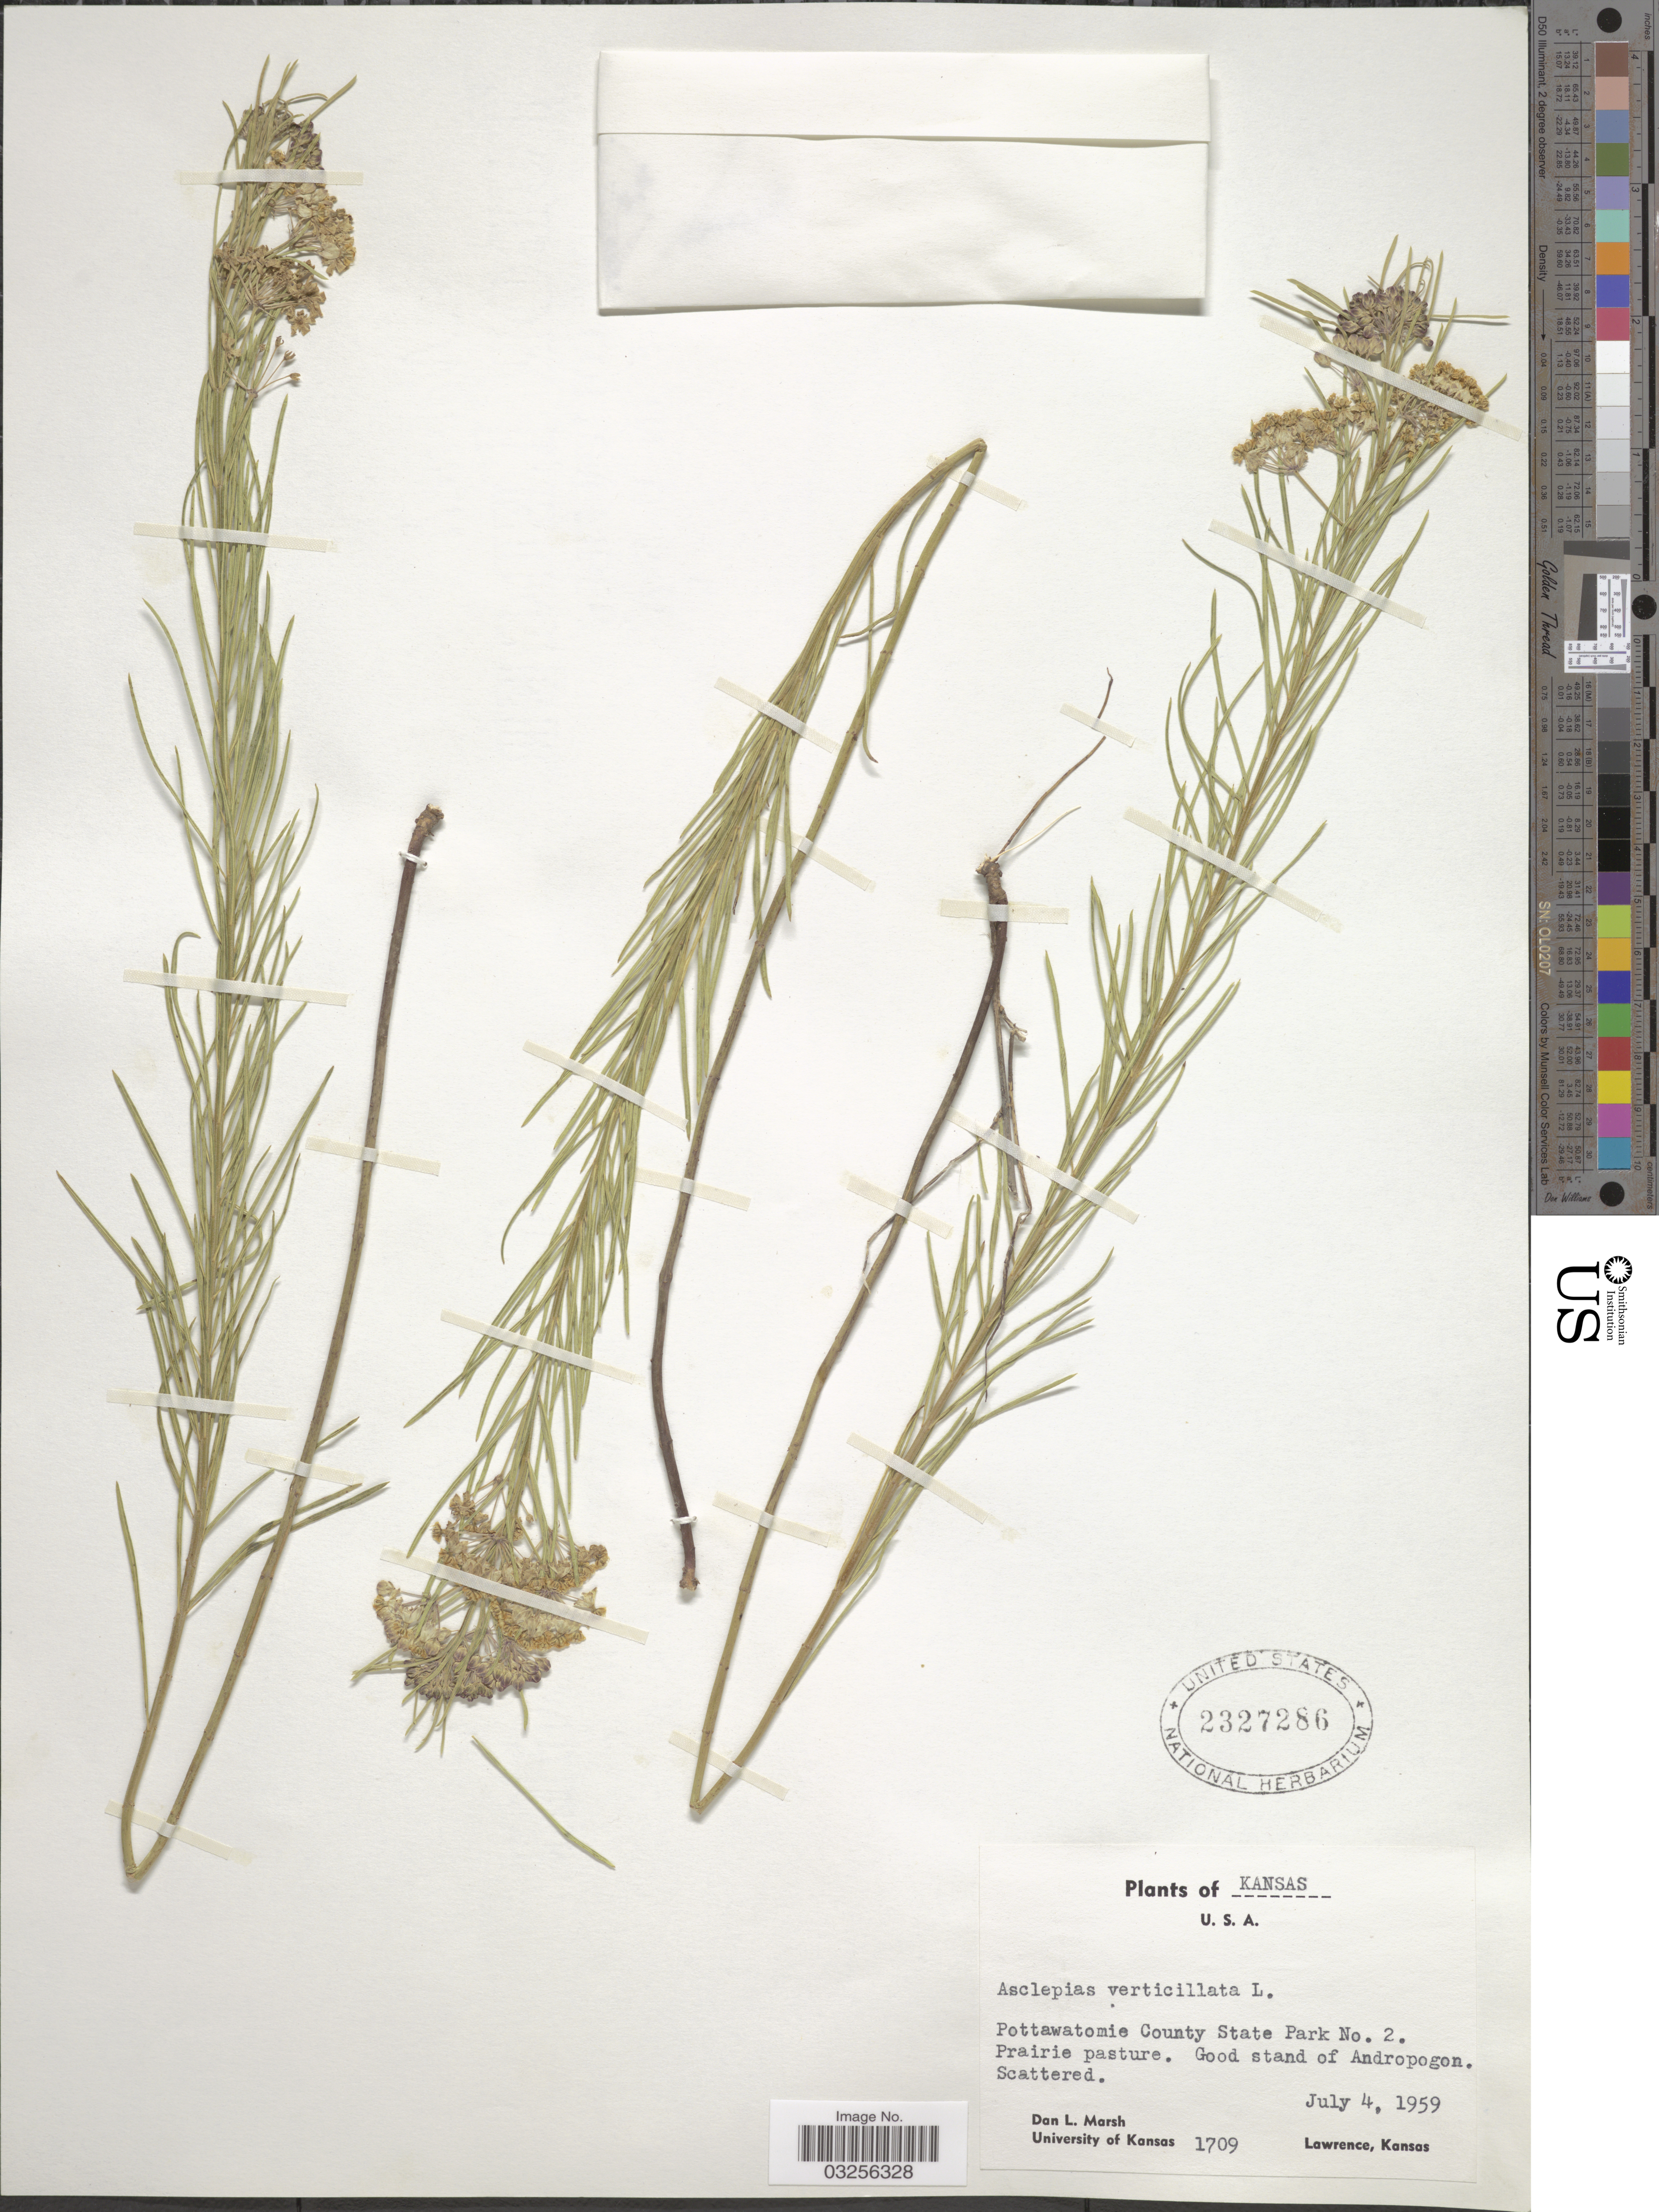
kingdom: Plantae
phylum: Tracheophyta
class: Magnoliopsida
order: Gentianales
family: Apocynaceae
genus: Asclepias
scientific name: Asclepias verticillata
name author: L.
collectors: D. L. Marsh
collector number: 1709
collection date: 1959-07-04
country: United States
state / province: Kansas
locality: Pottawatomie County State Park No. 2.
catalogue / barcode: US 2327286